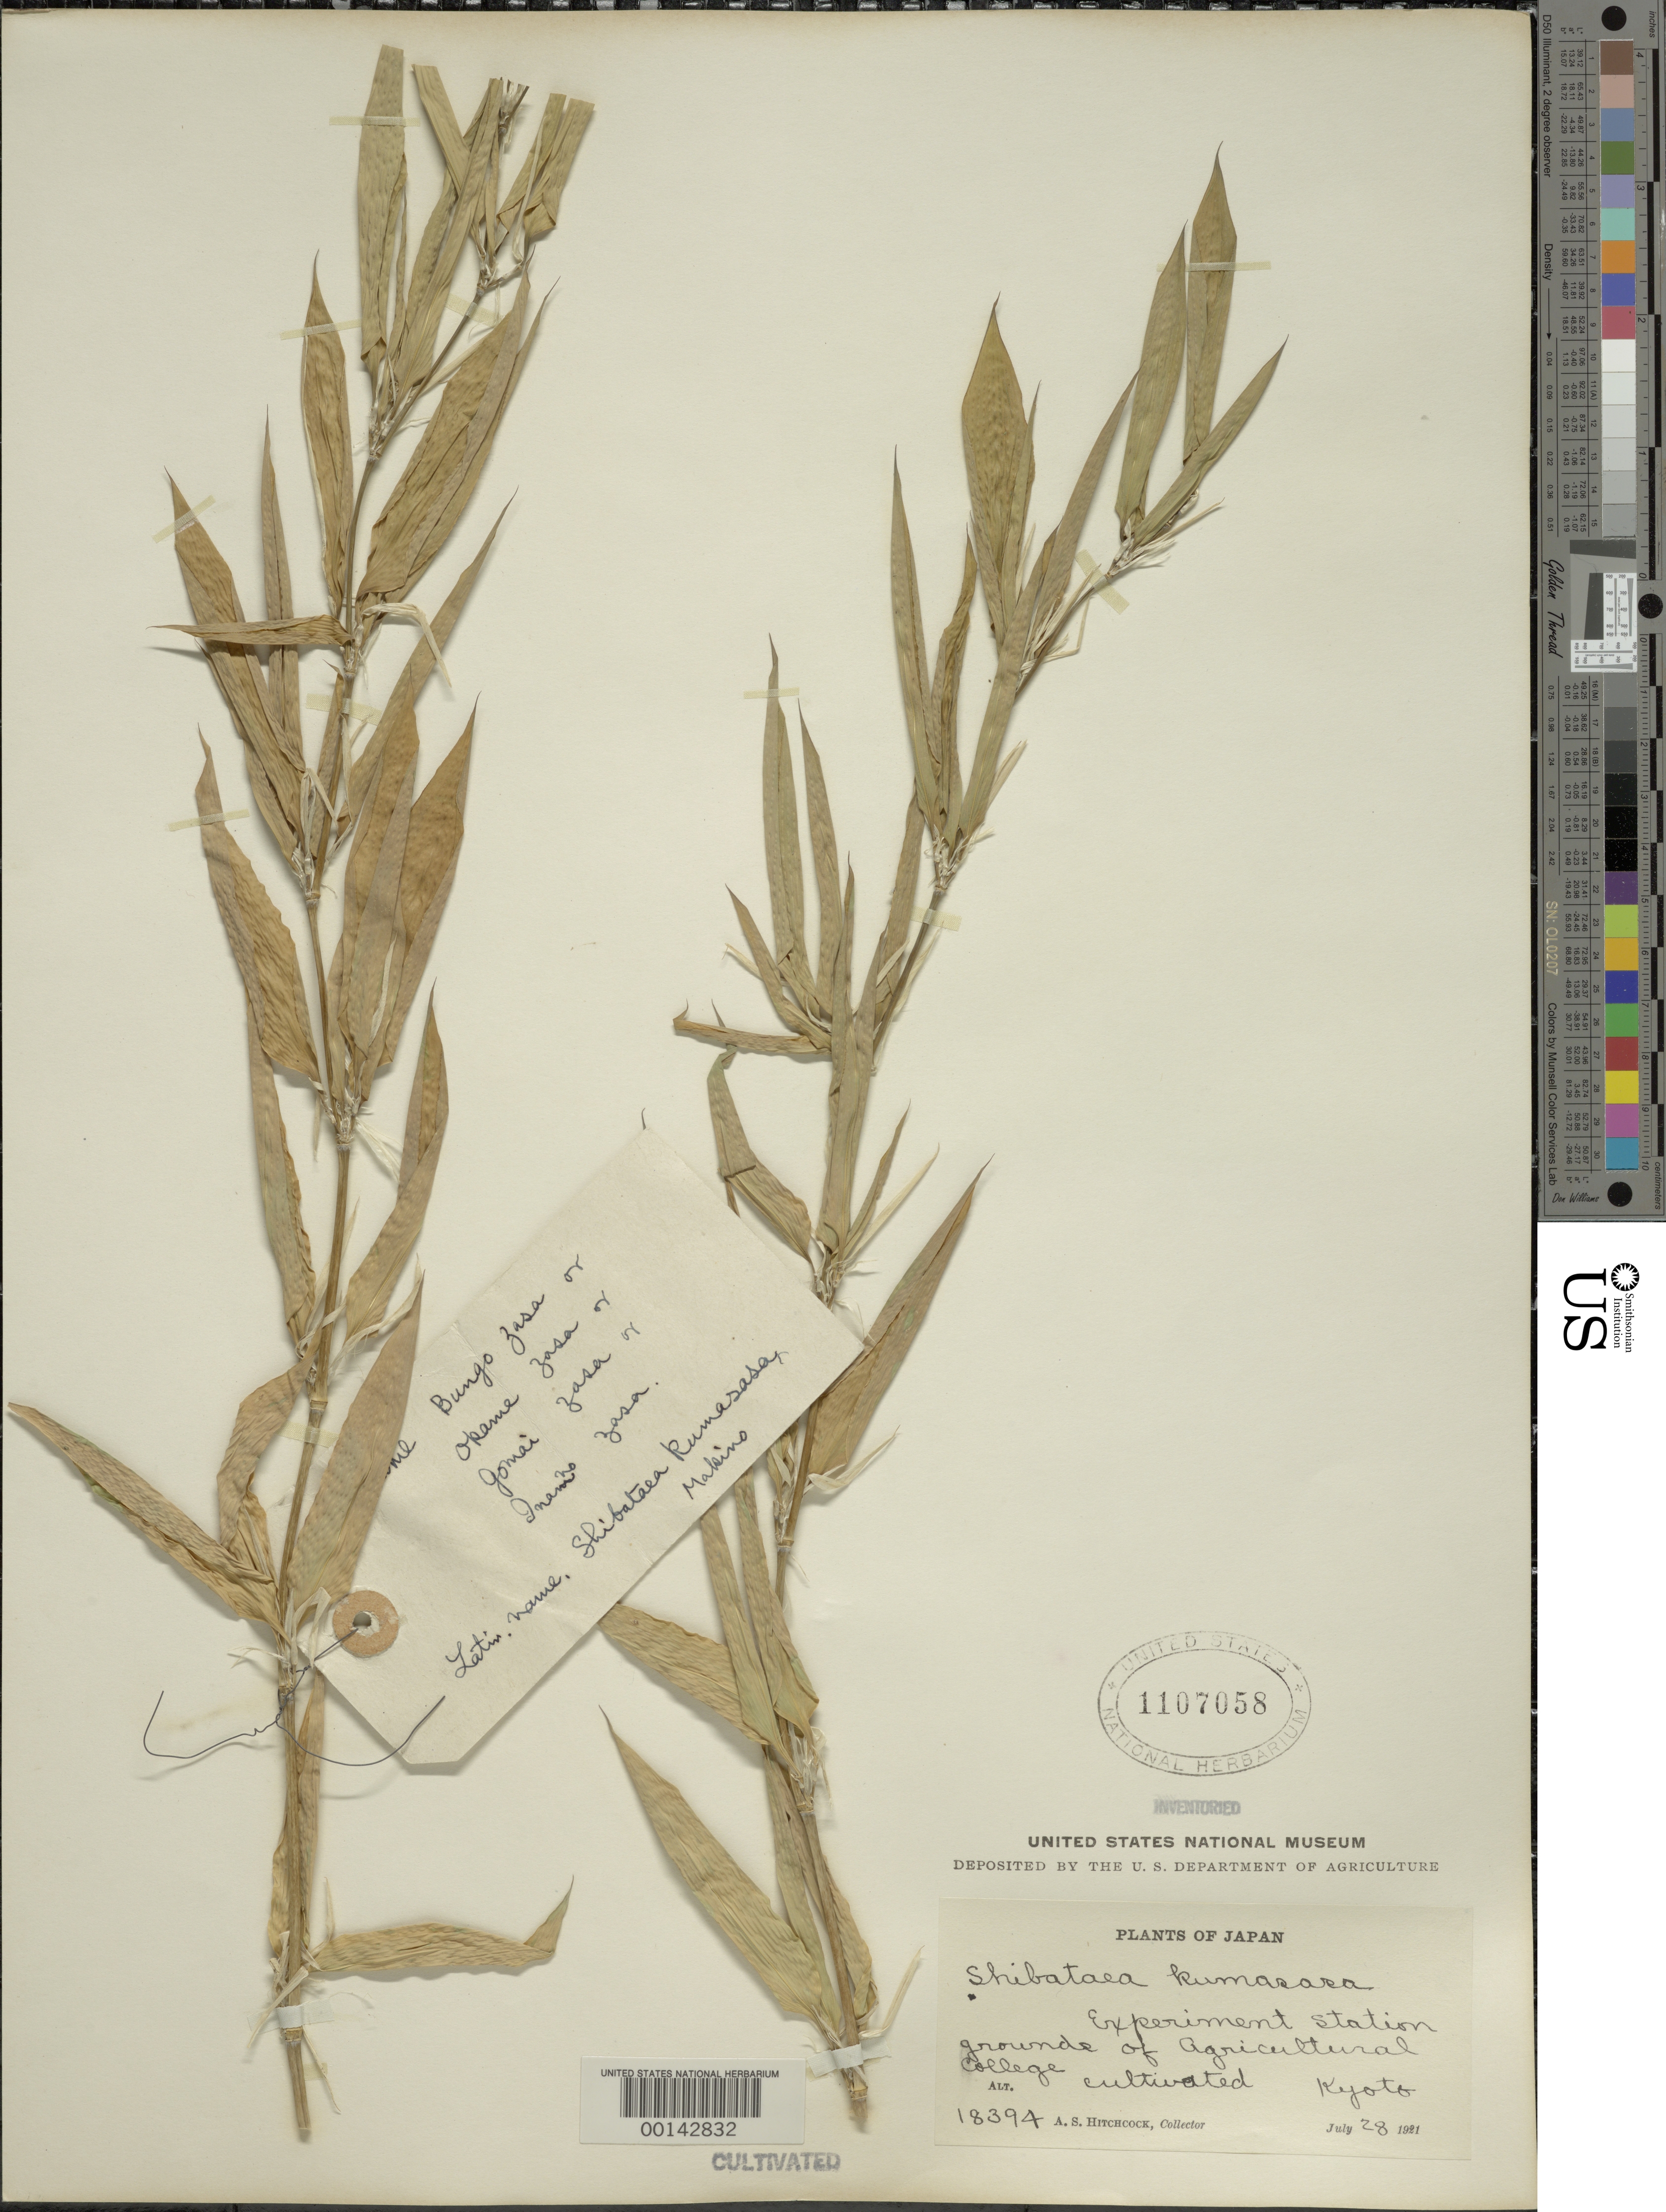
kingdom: Plantae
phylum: Tracheophyta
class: Liliopsida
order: Poales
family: Poaceae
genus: Shibataea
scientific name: Shibataea kumasasa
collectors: A. S. Hitchcock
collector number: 18394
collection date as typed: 28 Jul 1921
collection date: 1921-07-28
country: Japan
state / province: Kyoto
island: Honshu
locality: Agricultural college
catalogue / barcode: US 1107058